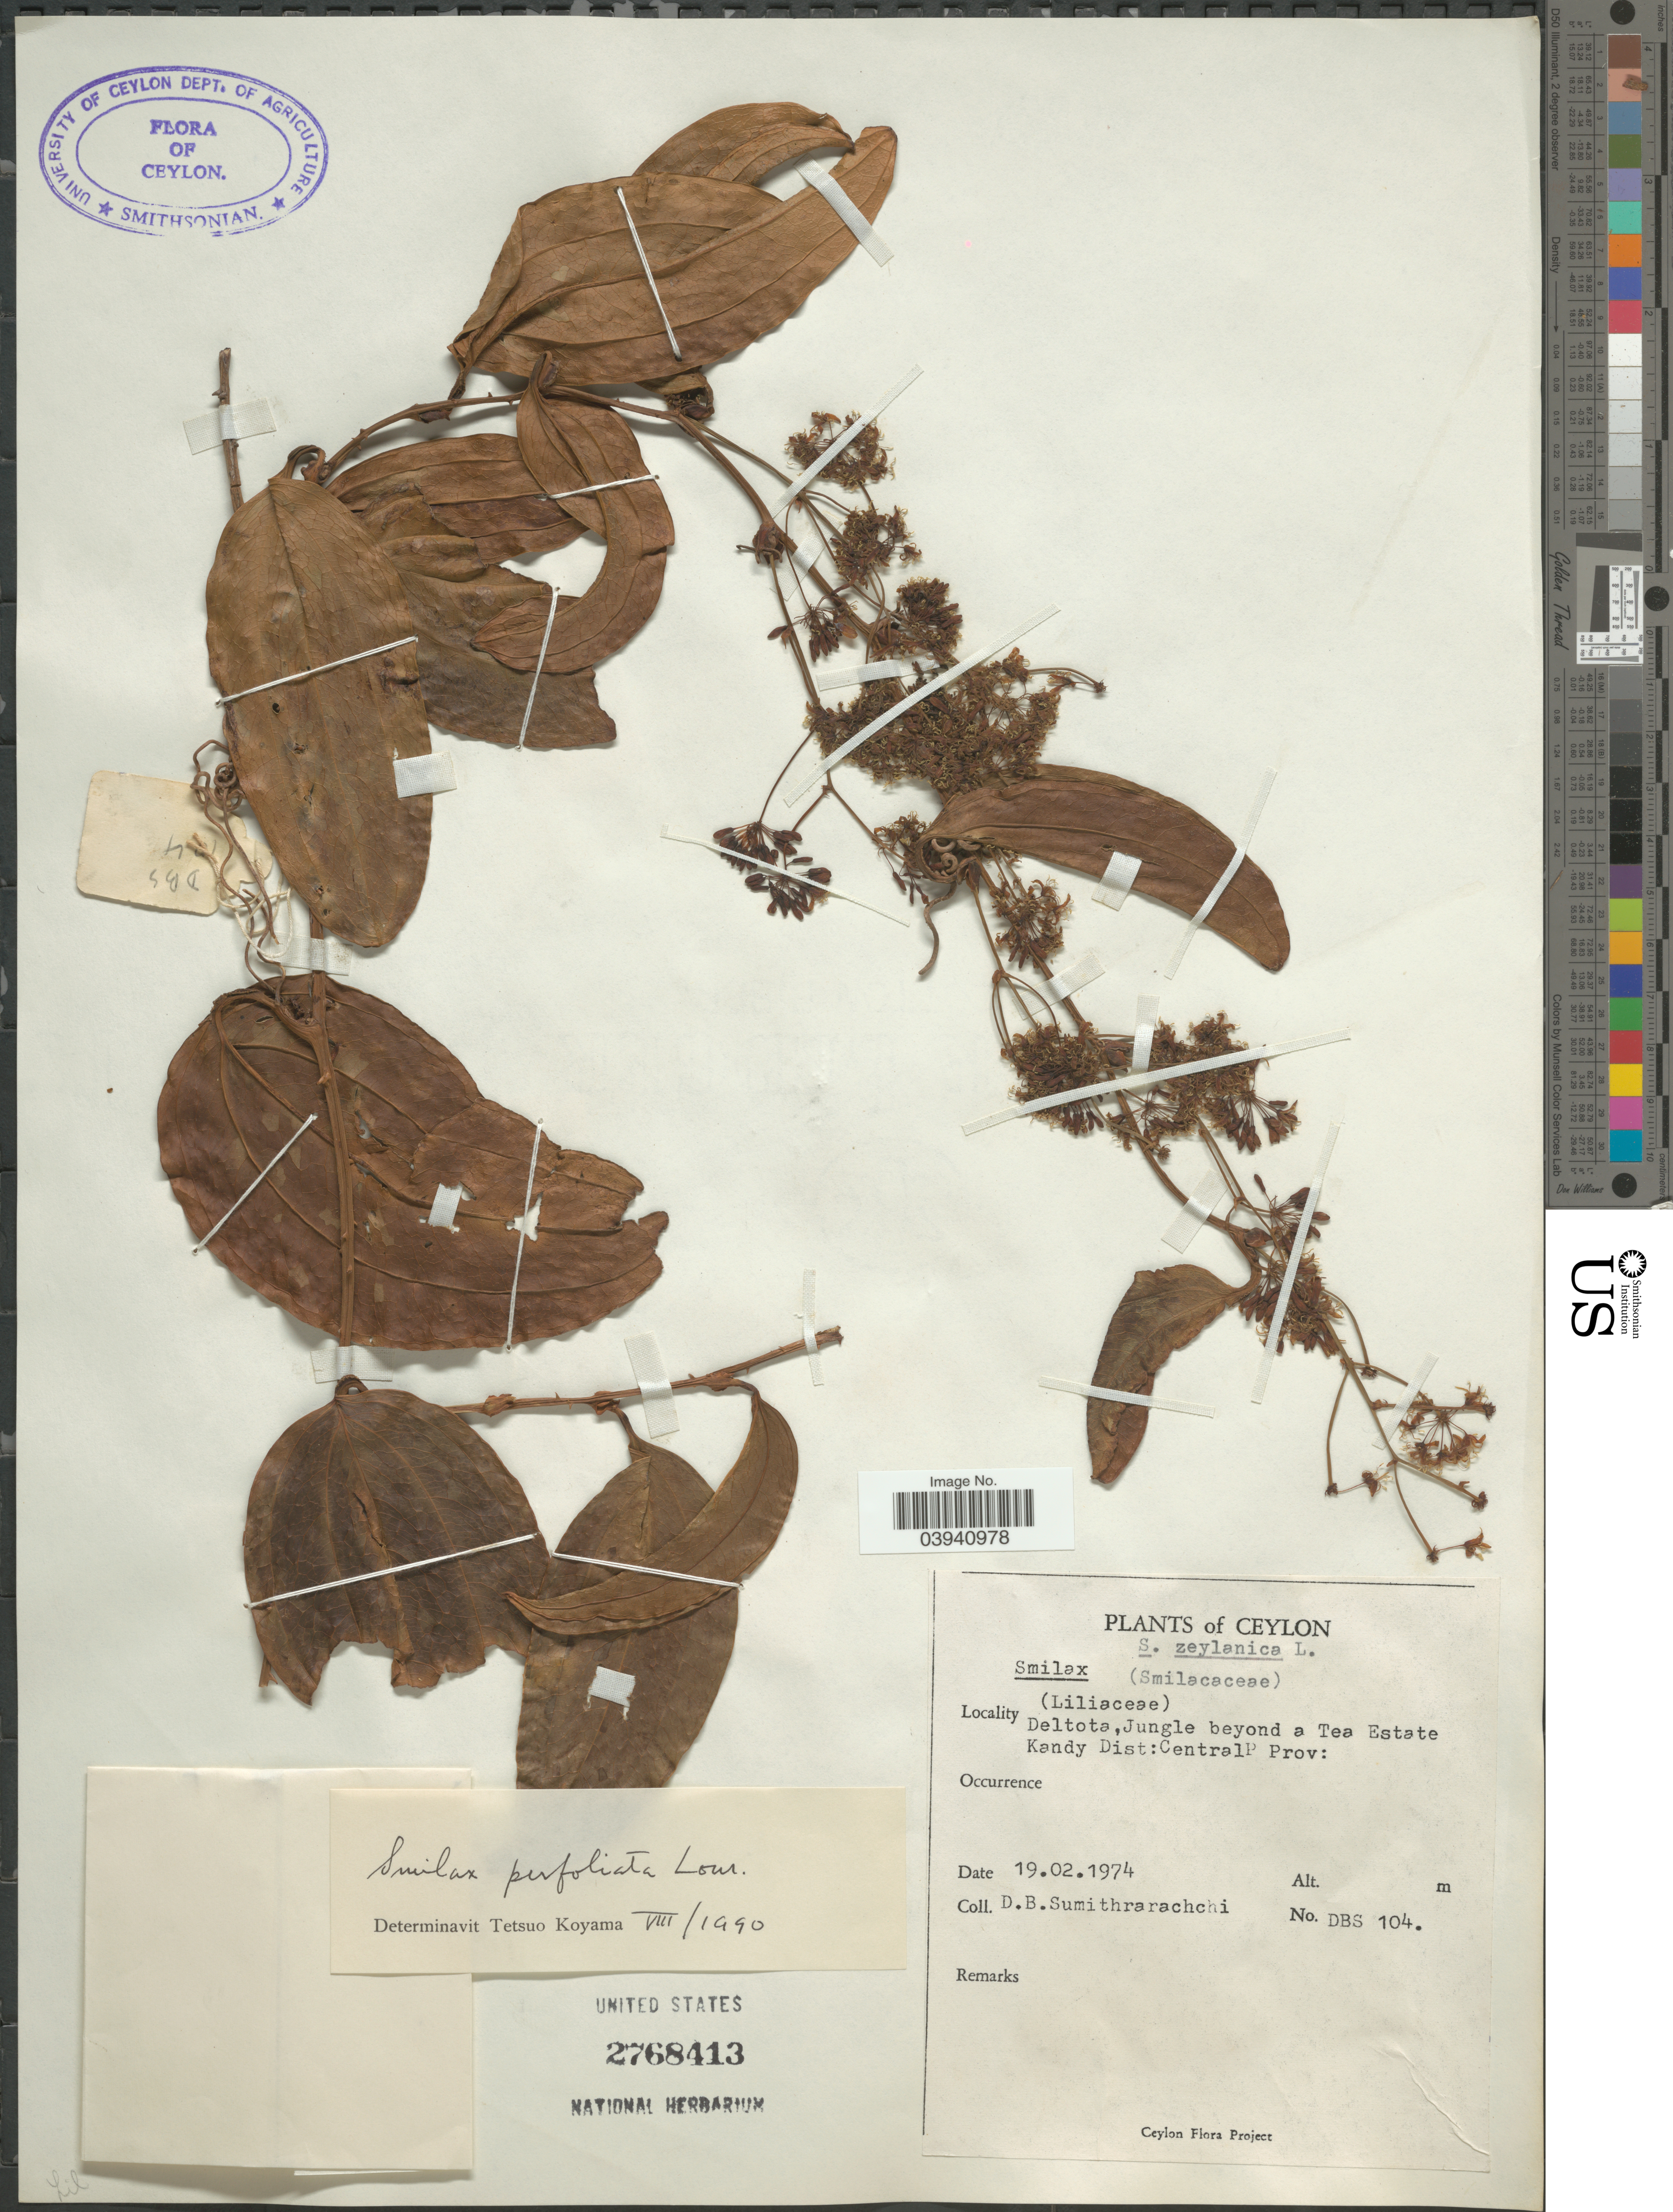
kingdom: Plantae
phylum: Tracheophyta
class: Liliopsida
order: Liliales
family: Smilacaceae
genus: Smilax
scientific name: Smilax perfoliata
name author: Lour.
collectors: D. Sumithrarachchi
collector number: DBS104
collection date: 1974-02-19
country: Sri Lanka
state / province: Central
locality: Ceylon. Deltota, Jungle beyond a Tea Estate. Kandy Dist.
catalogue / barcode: US 2768413